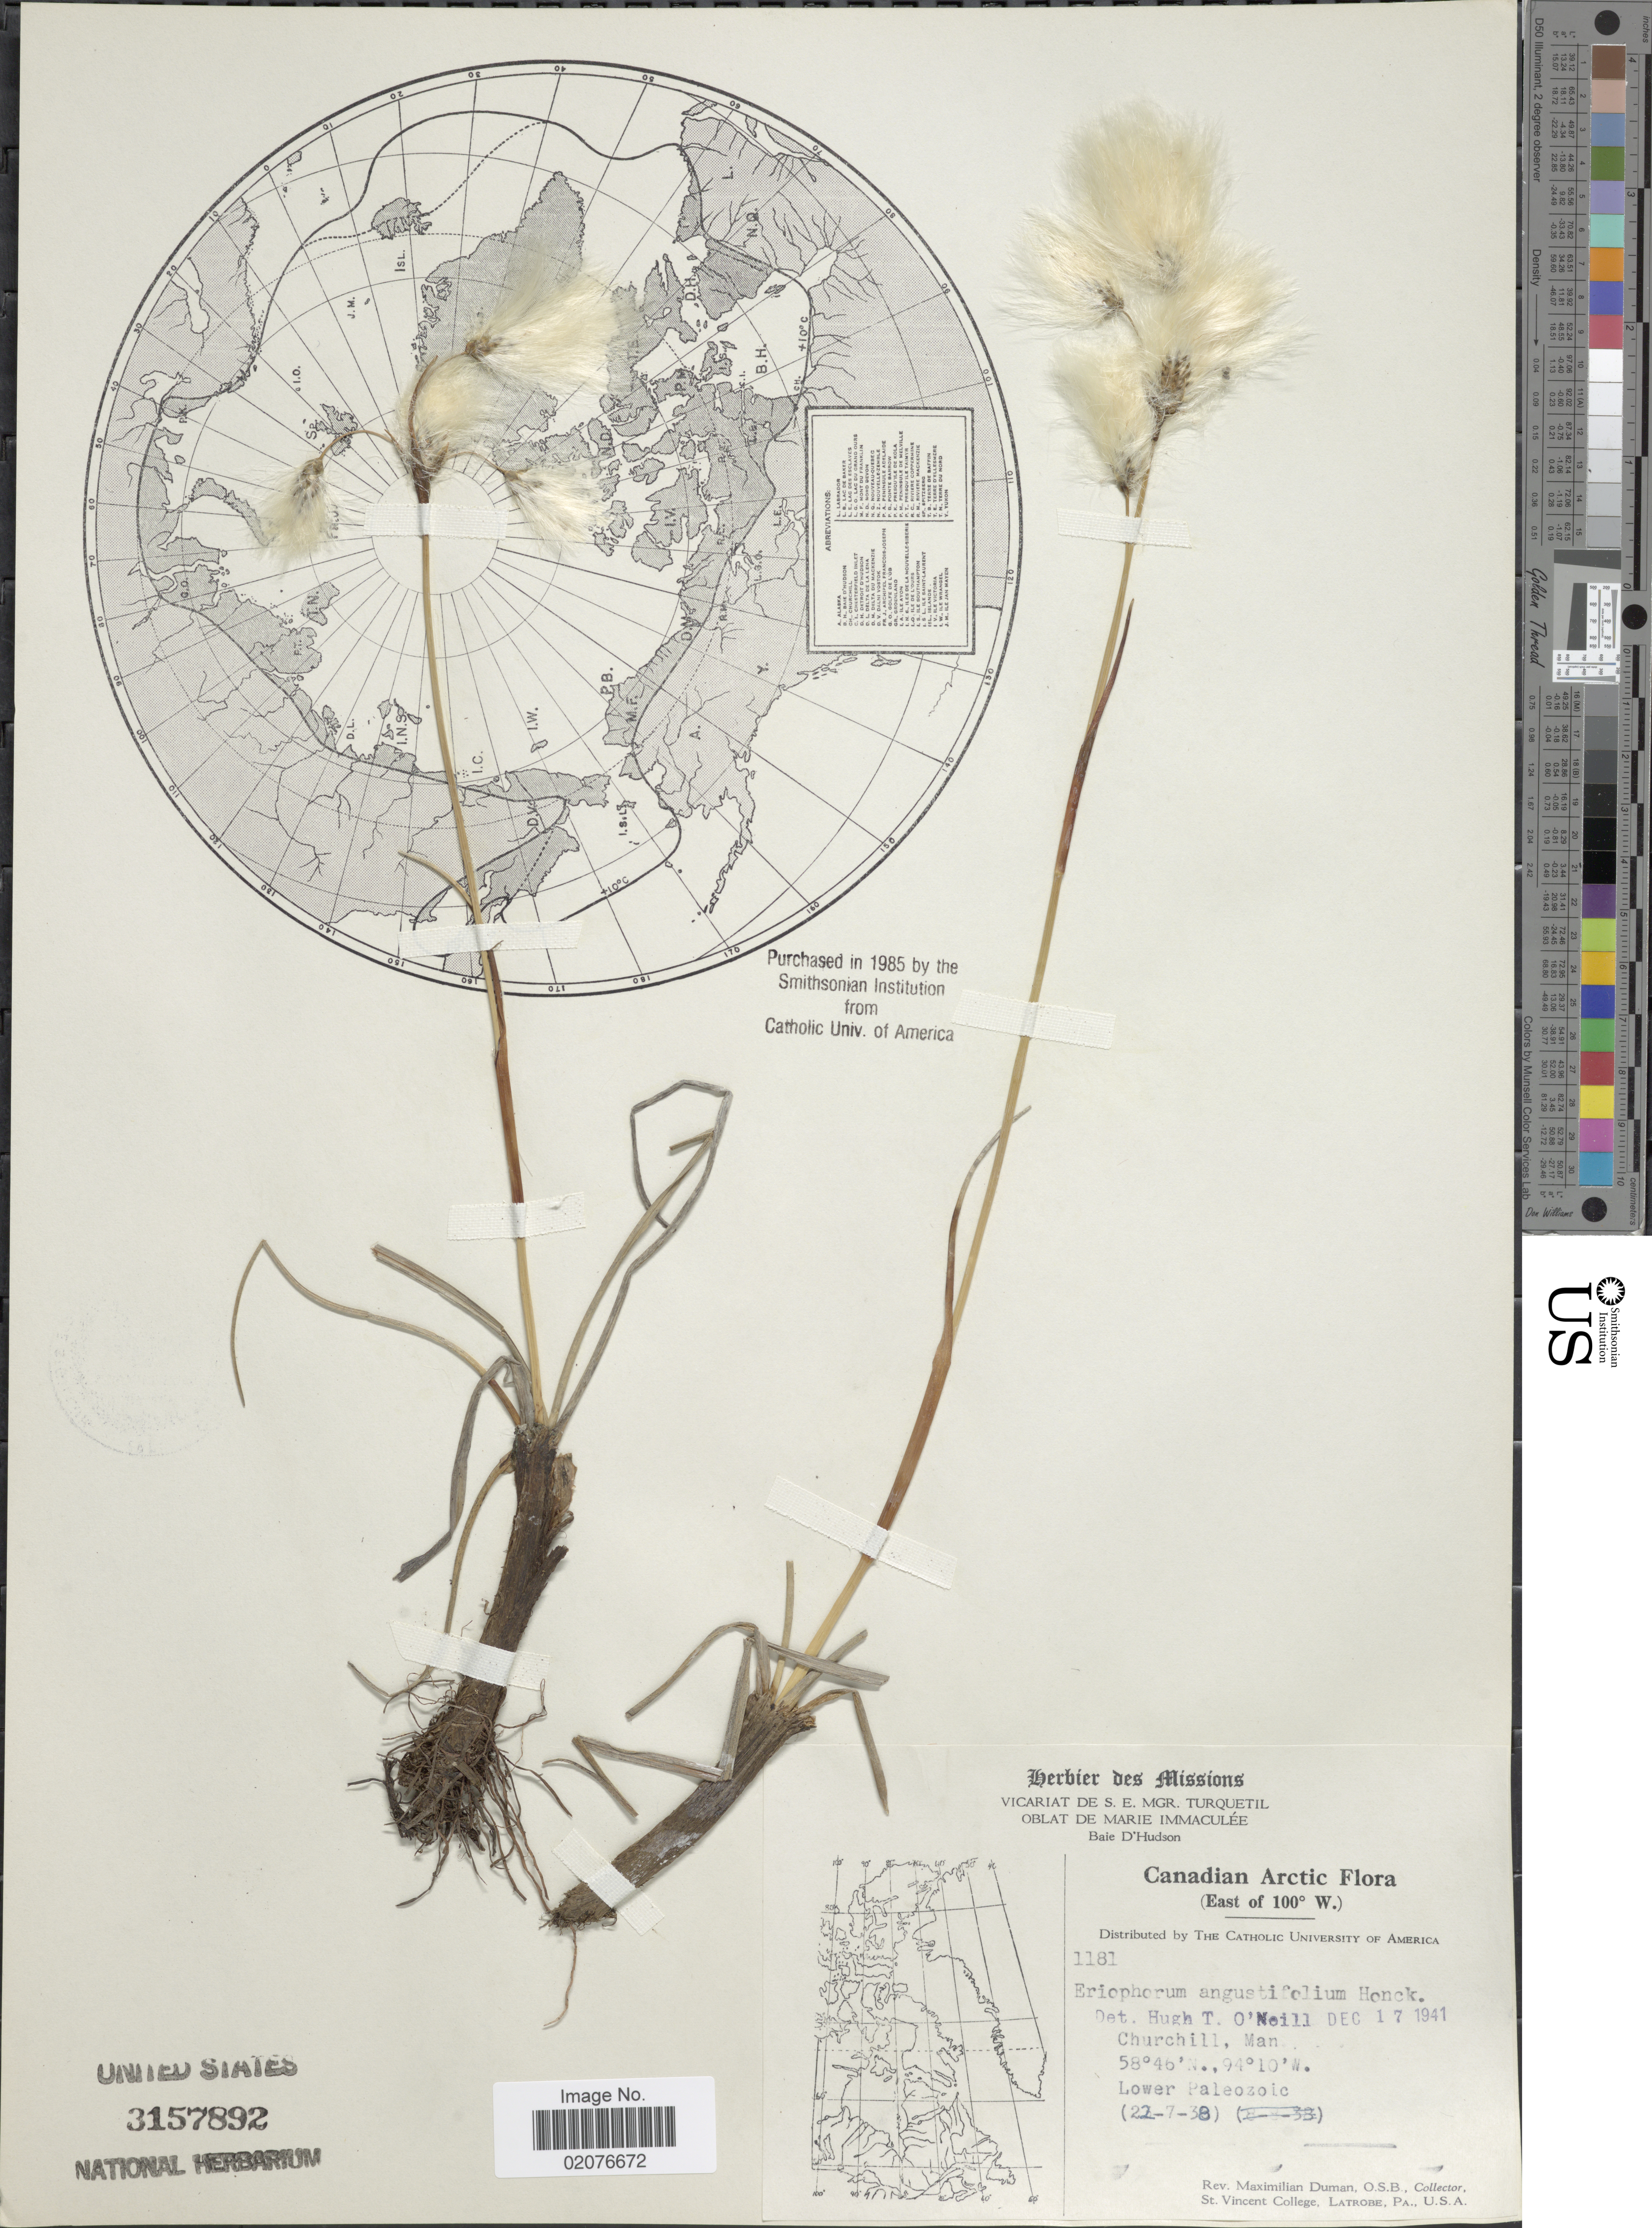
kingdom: Plantae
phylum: Tracheophyta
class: Liliopsida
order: Poales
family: Cyperaceae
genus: Eriophorum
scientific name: Eriophorum angustifolium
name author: Honck.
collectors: M. Duman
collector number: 1181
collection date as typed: Transcribed d/m/y: 22/7/38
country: Canada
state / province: Manitoba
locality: Canadian Arctic (East of 100° W), Churchill, Man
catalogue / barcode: US 3157892